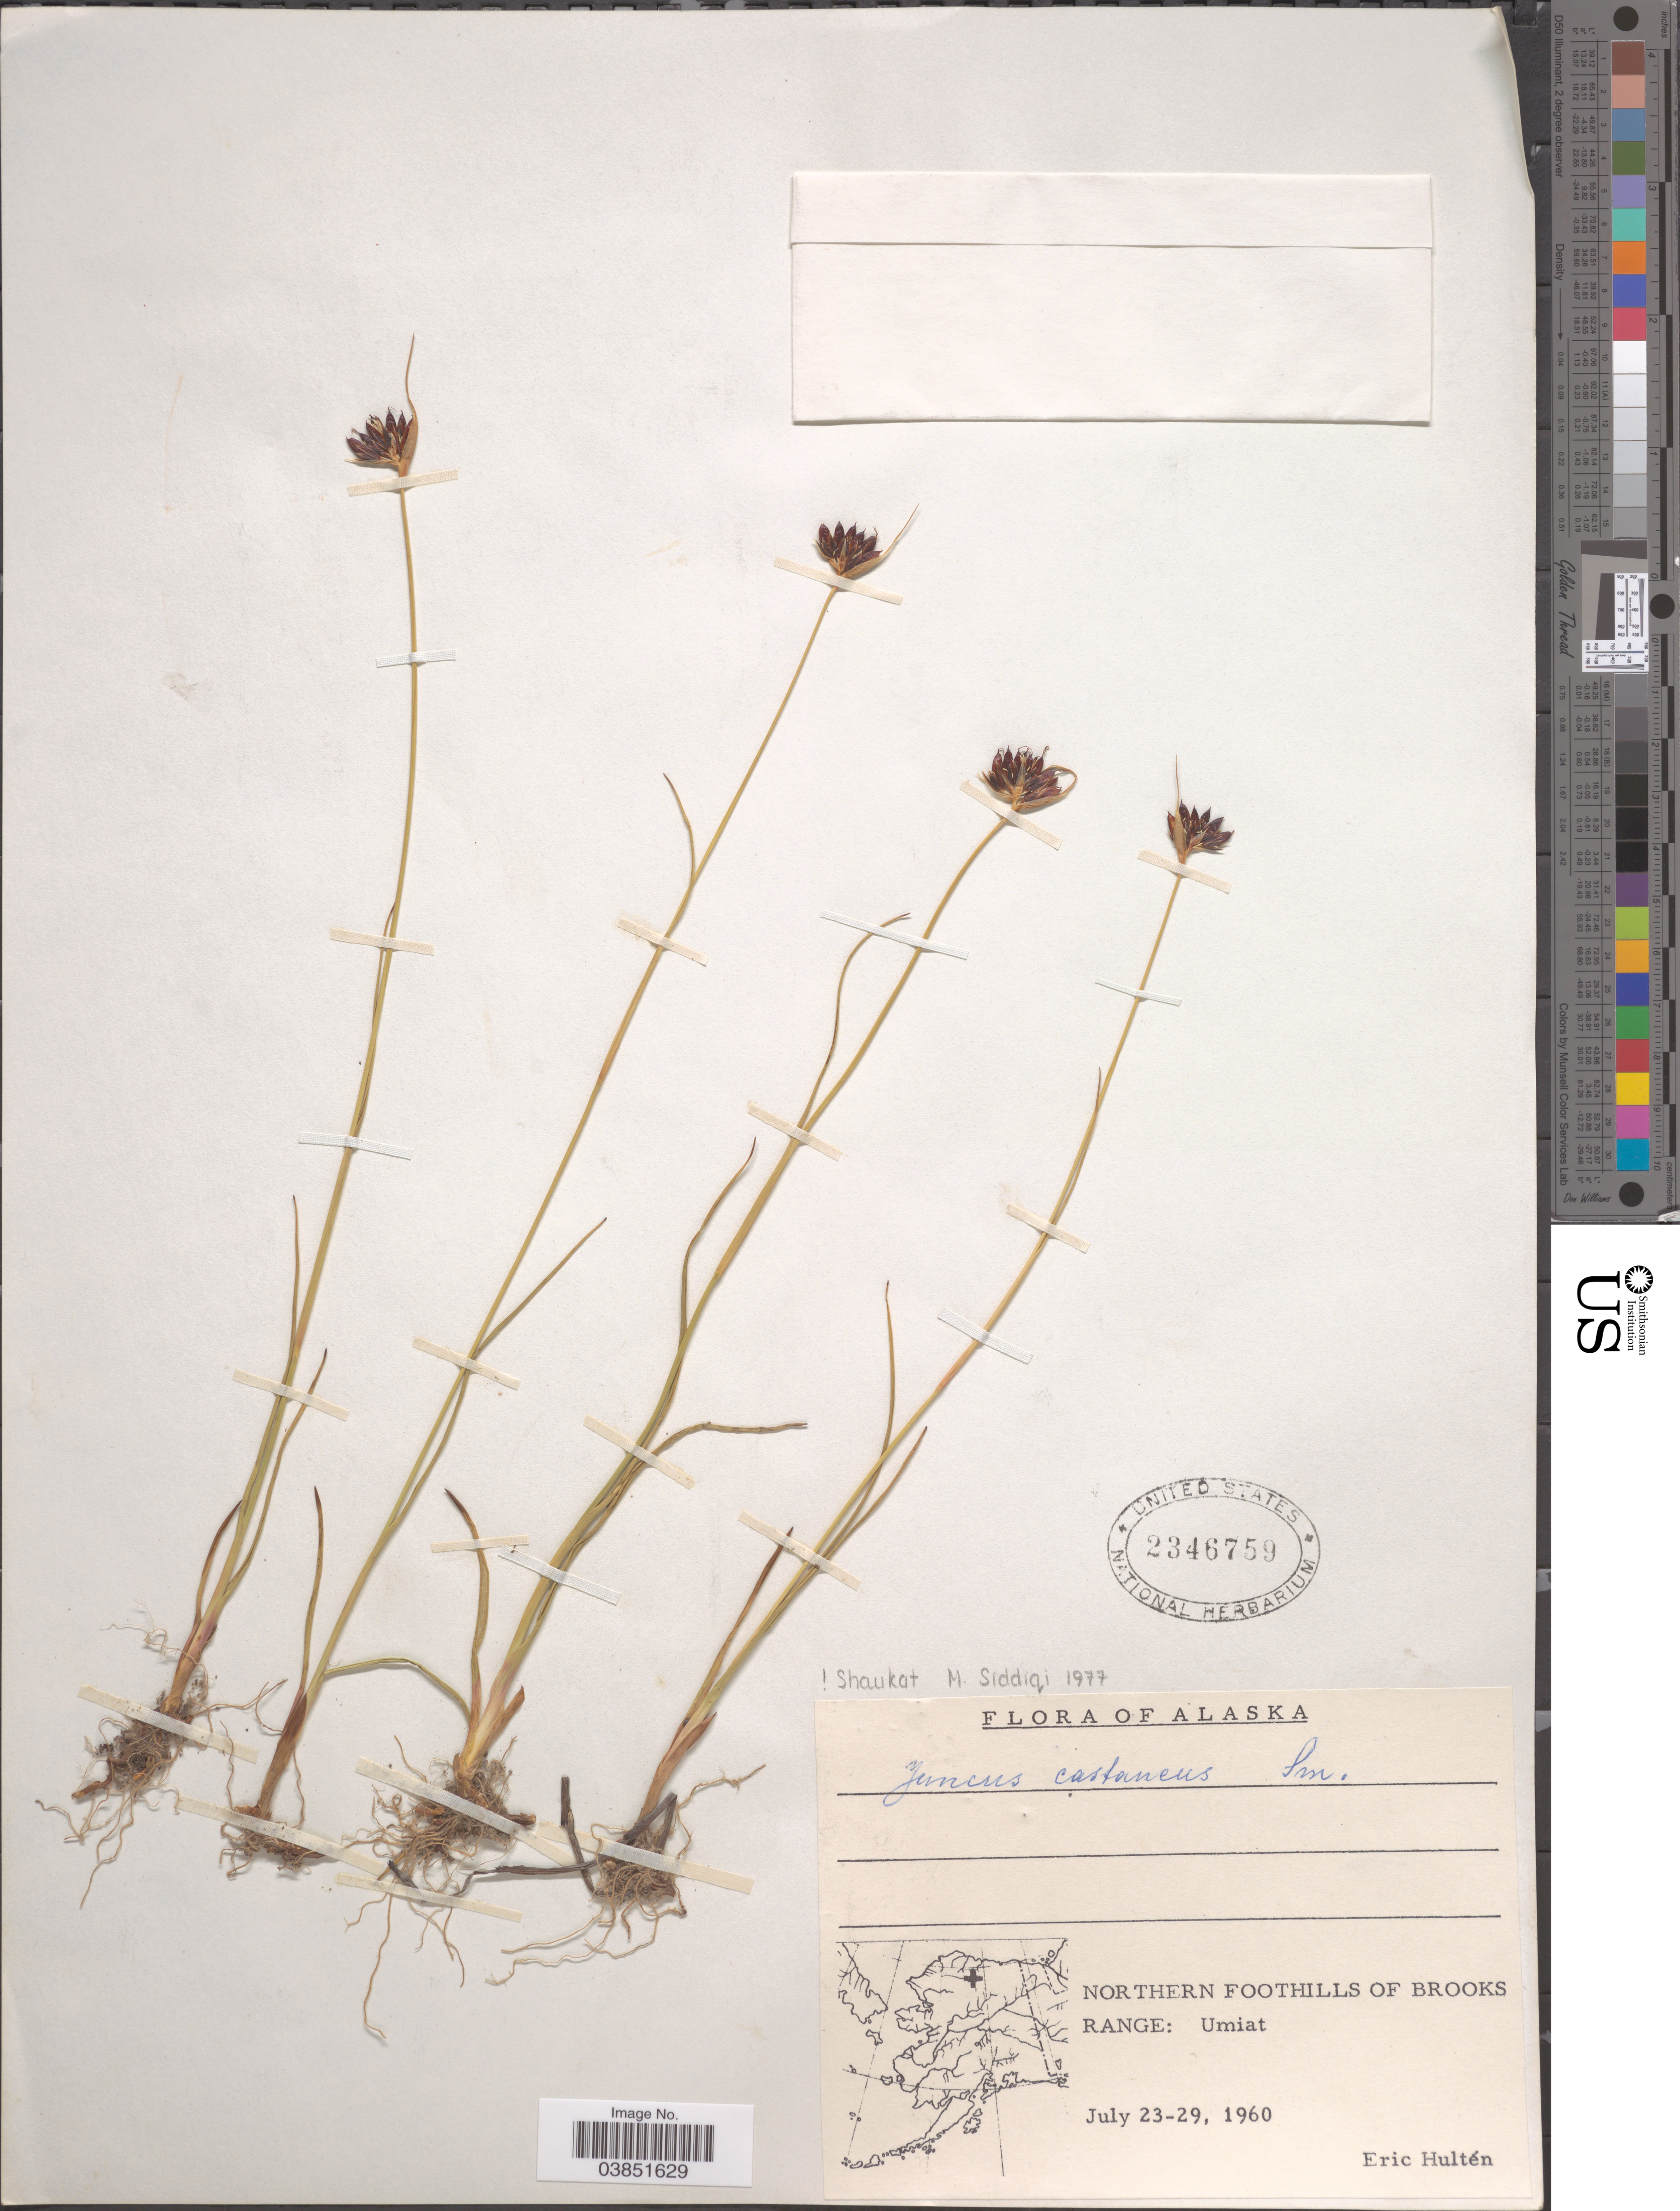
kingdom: Plantae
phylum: Tracheophyta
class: Liliopsida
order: Poales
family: Juncaceae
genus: Juncus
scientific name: Juncus castaneus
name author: Sm.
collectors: E. G. Hultén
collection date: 1960-07-23/1960-07-29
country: United States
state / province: Alaska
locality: Northern Foothills of Brooks Range: Umiat.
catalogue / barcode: US 2346759